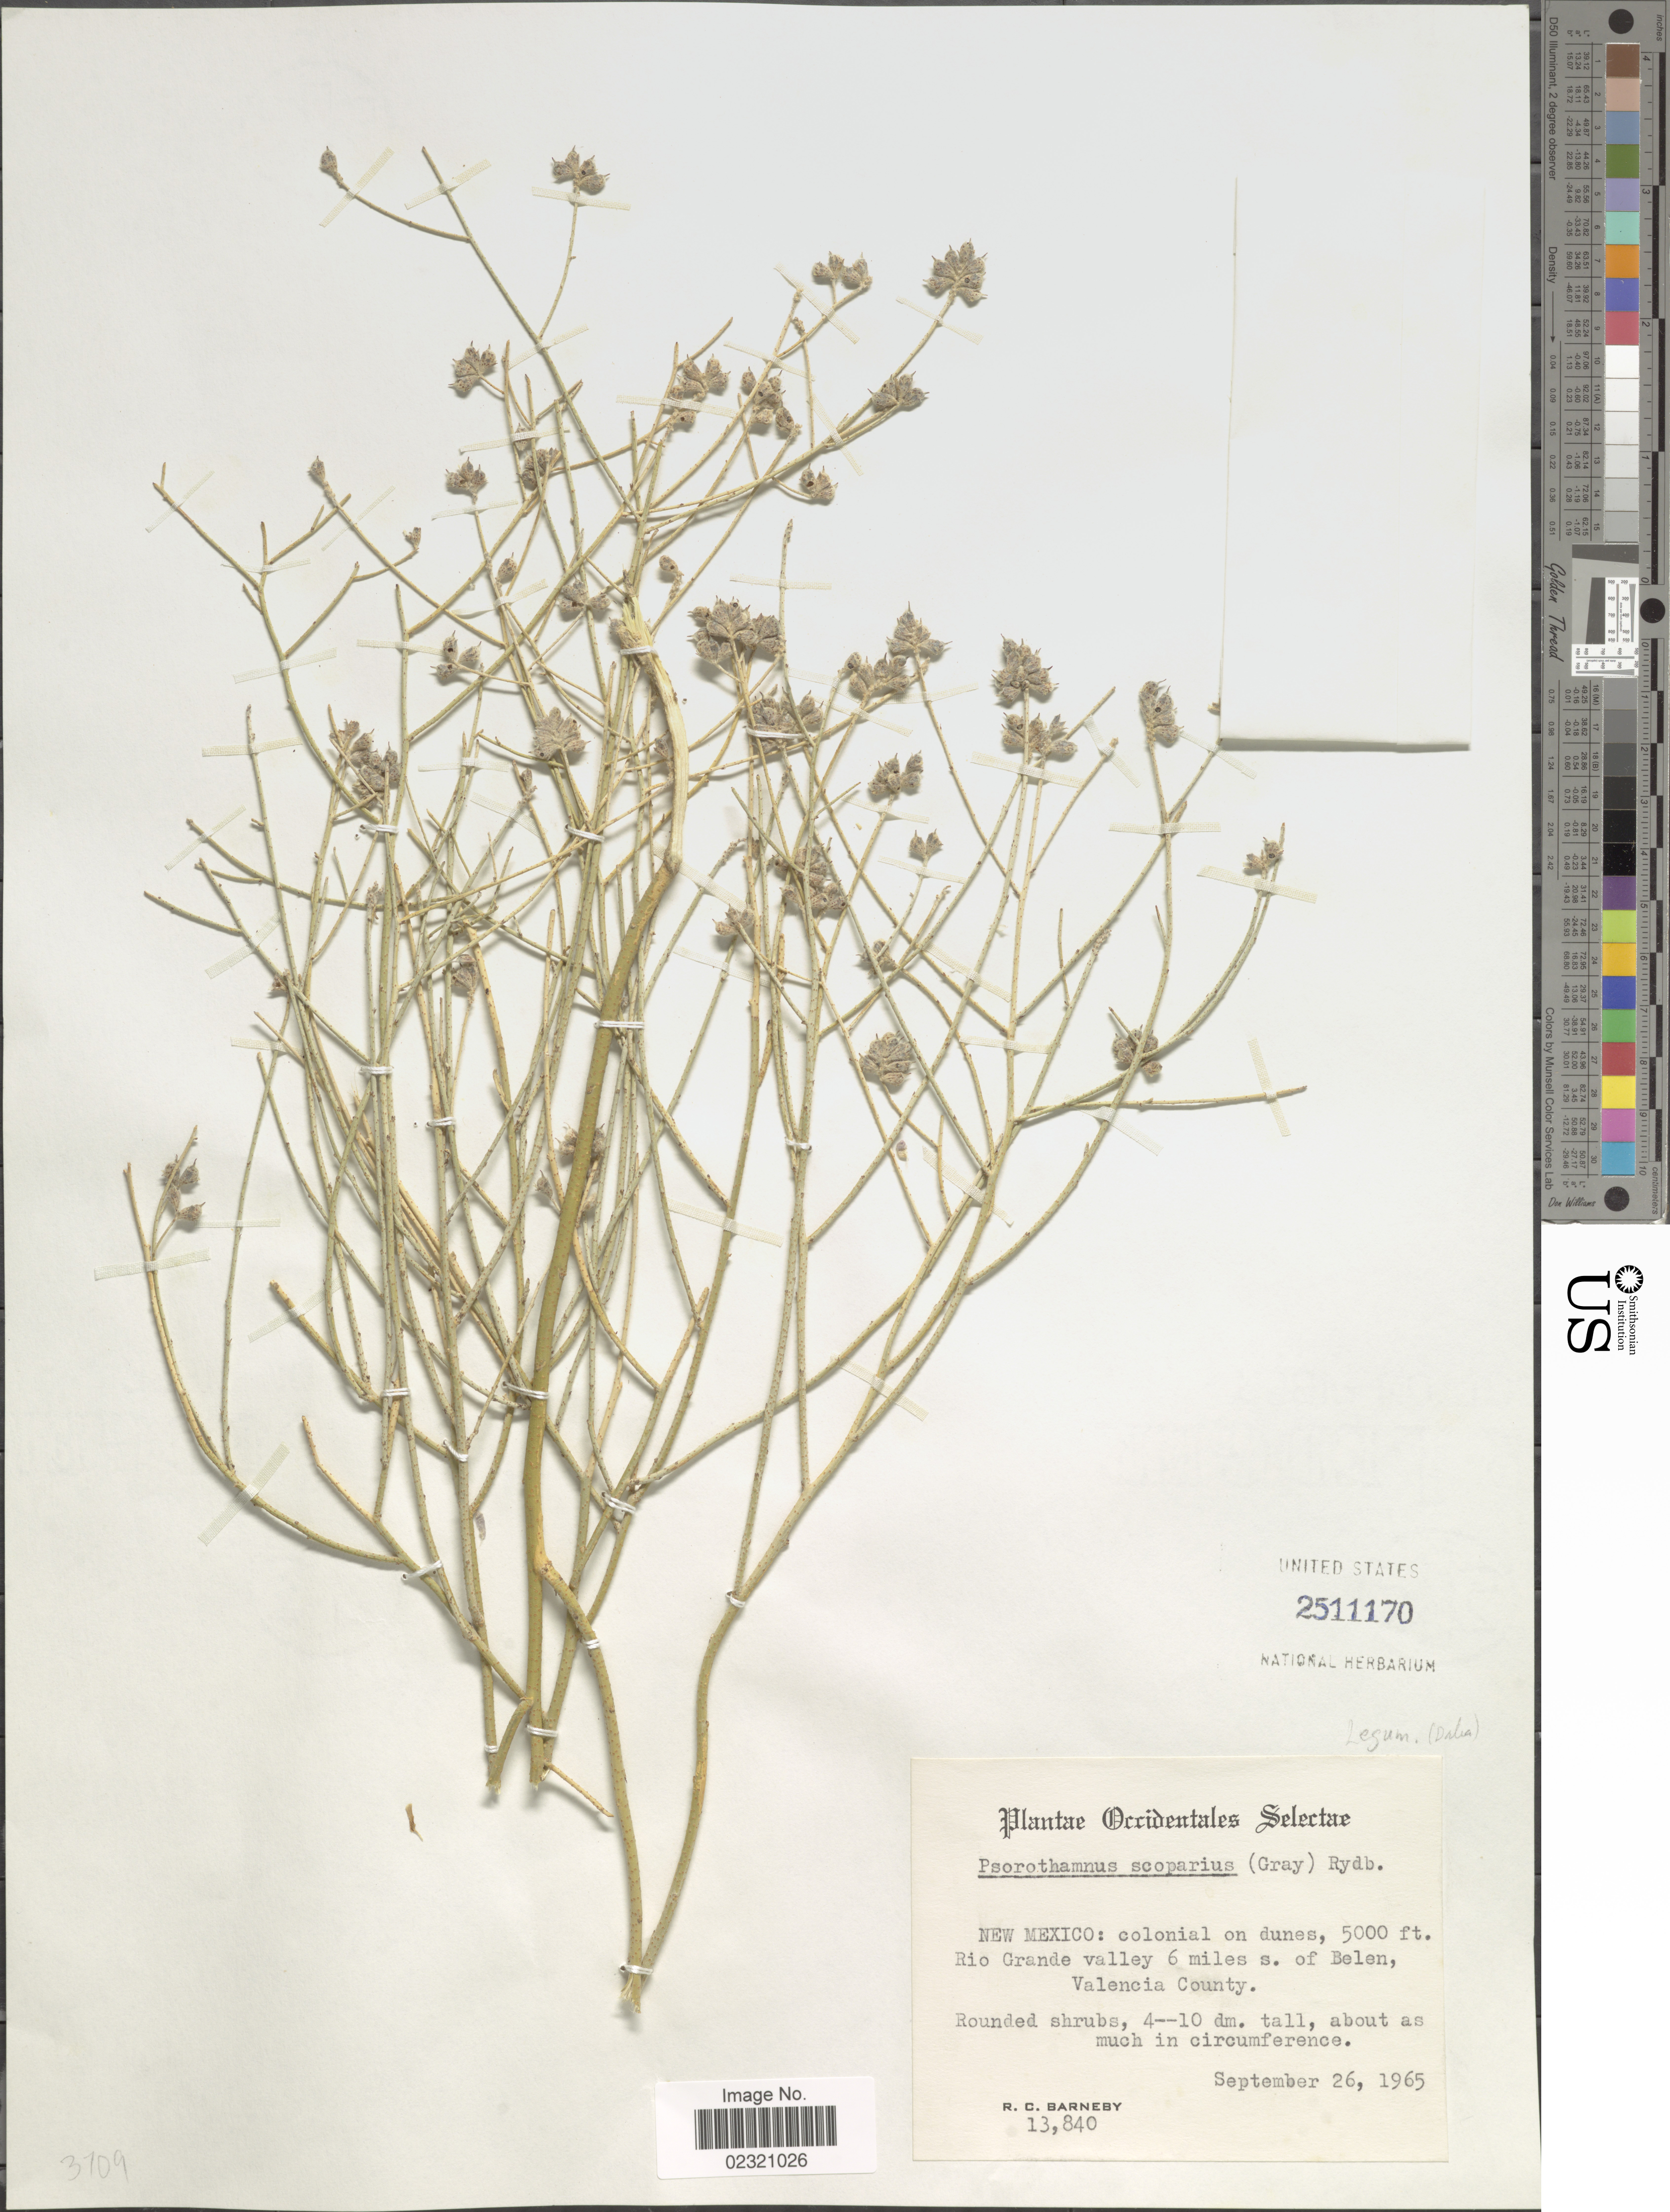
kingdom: Plantae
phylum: Tracheophyta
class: Magnoliopsida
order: Fabales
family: Fabaceae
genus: Psorothamnus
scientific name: Psorothamnus scoparius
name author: (A. Gray) Rydb.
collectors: R. C. Barneby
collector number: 13840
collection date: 1965-09-26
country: United States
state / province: New Mexico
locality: Rio Grande valley 6 miles s. of Belen, Valencia County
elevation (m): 1524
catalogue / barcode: US 2511170